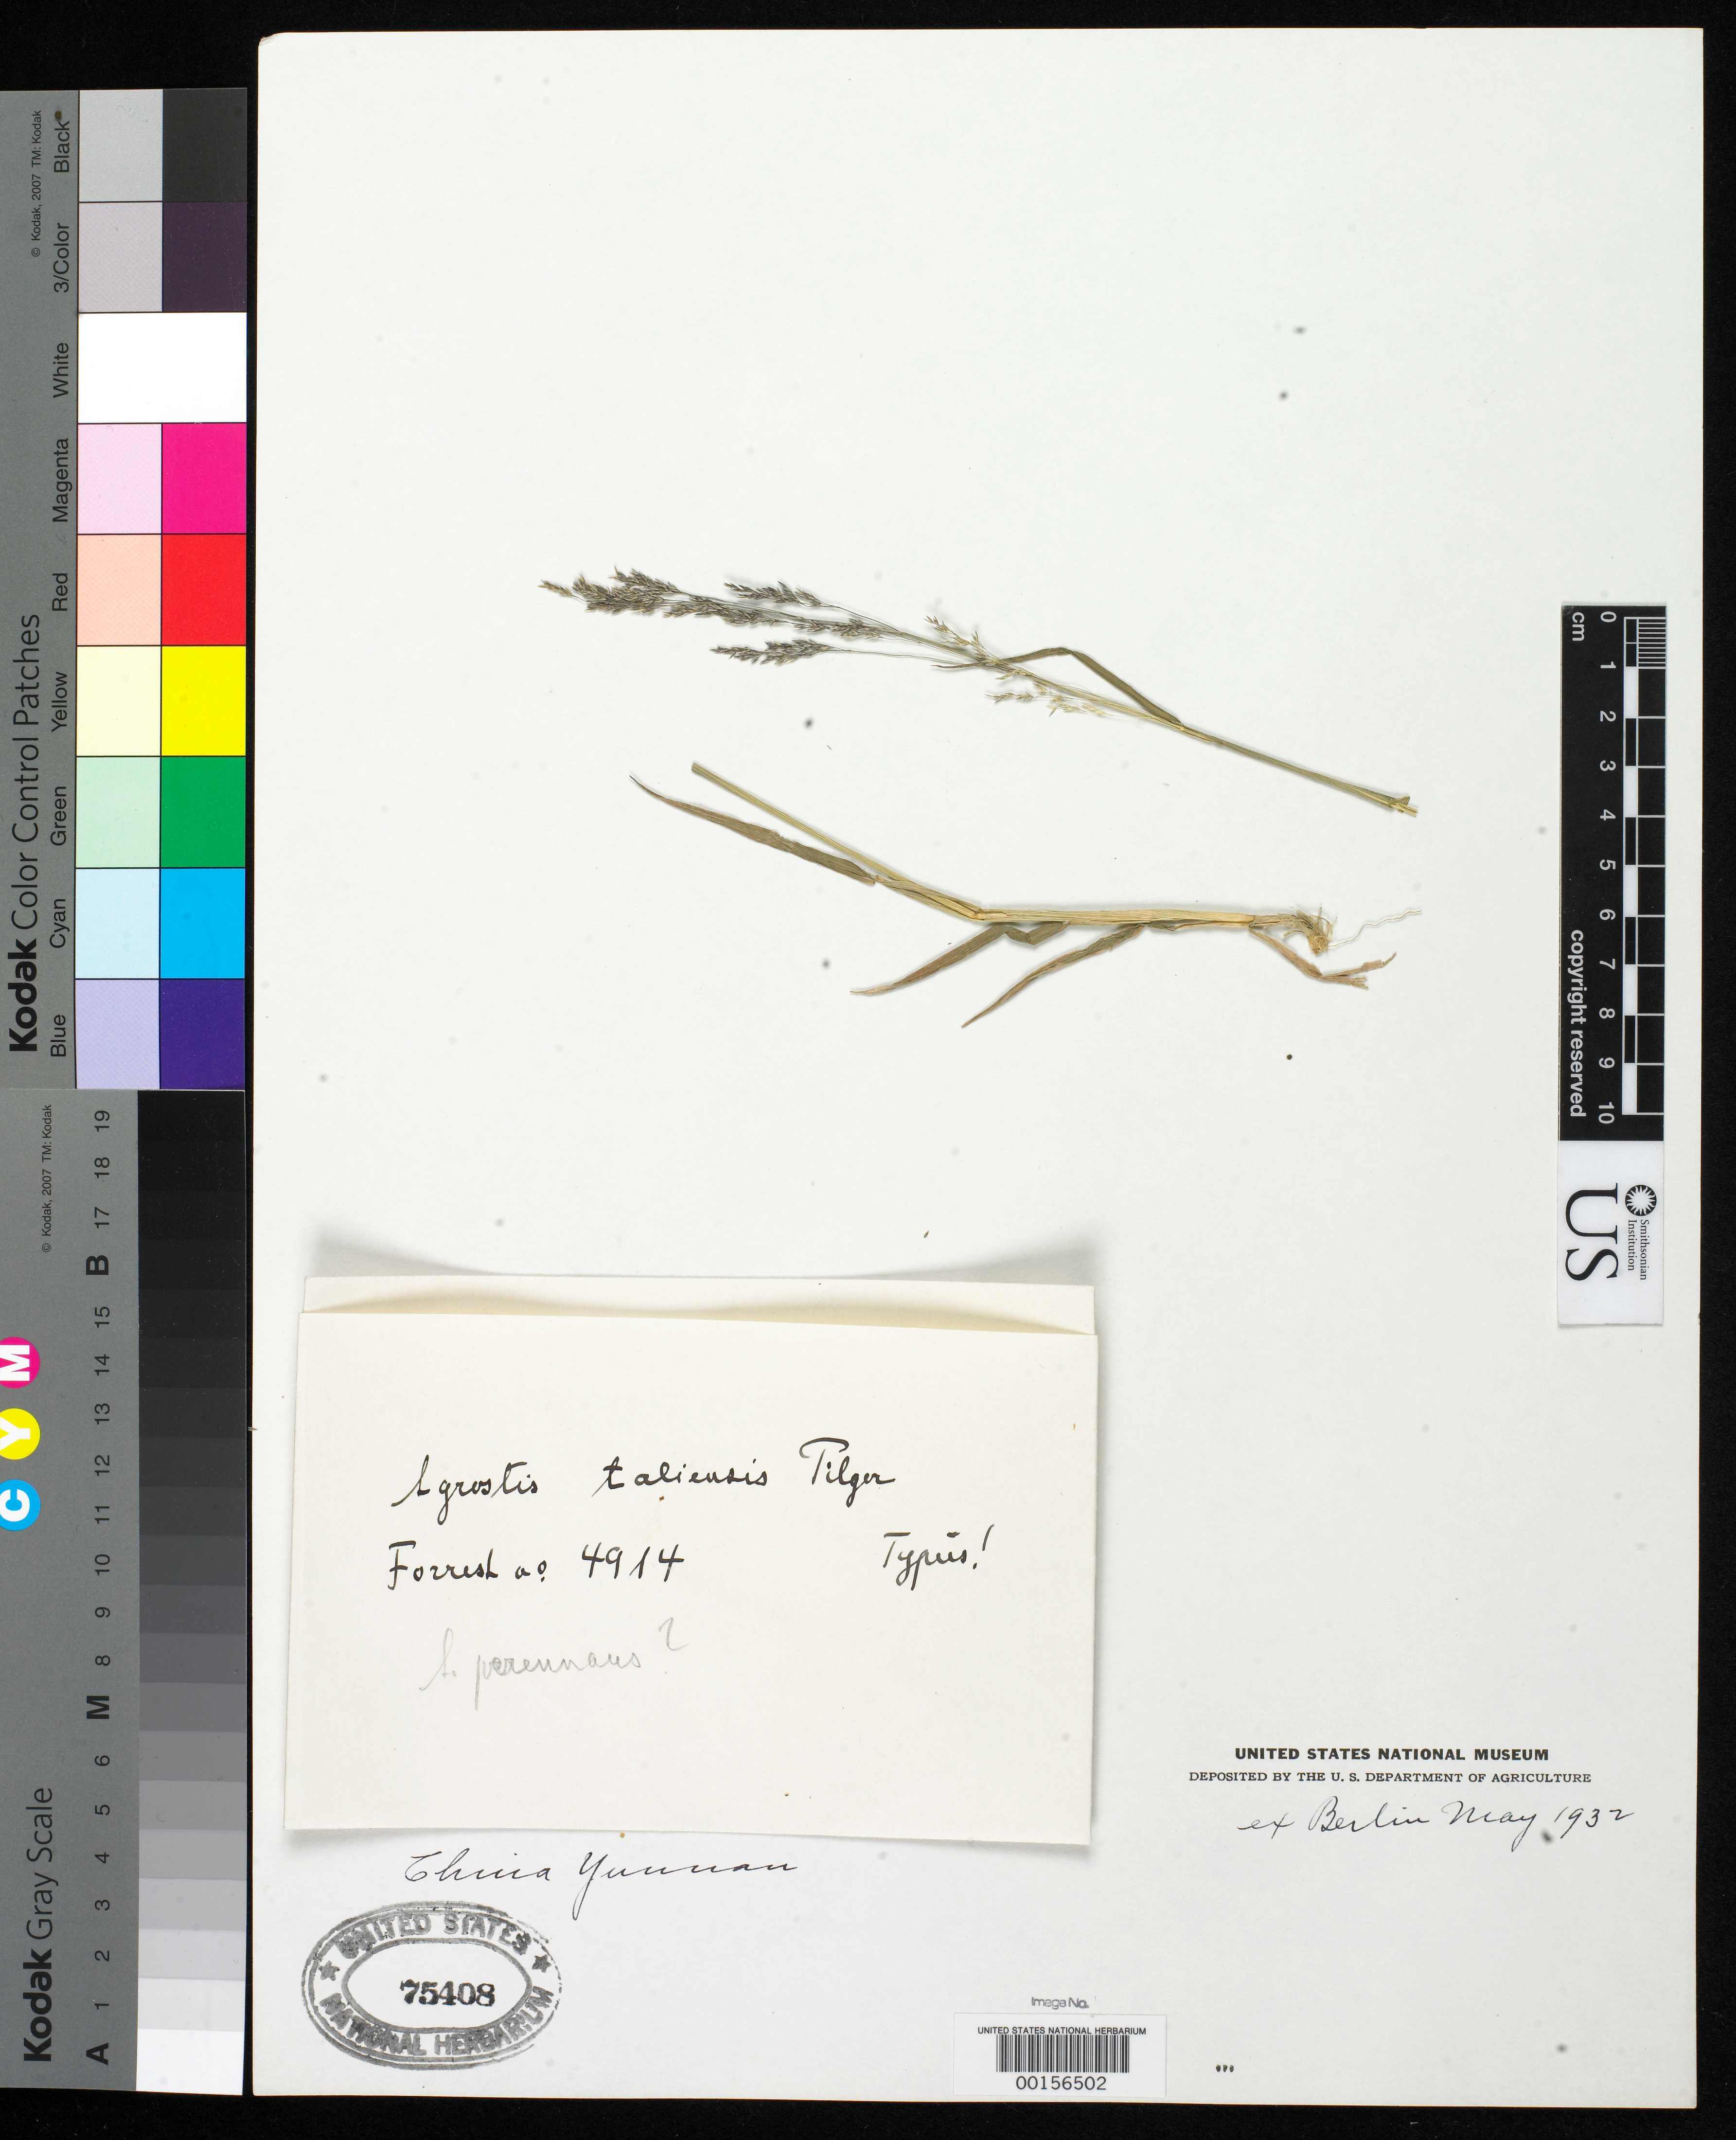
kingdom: Plantae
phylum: Tracheophyta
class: Liliopsida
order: Poales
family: Poaceae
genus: Agrostis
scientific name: Agrostis taliensis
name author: Pilg.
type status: Type Fragment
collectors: G. Forrest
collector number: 4914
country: China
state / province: Yunnan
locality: Ostseite des Tali-Gebirgszuges.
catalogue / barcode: US 75408